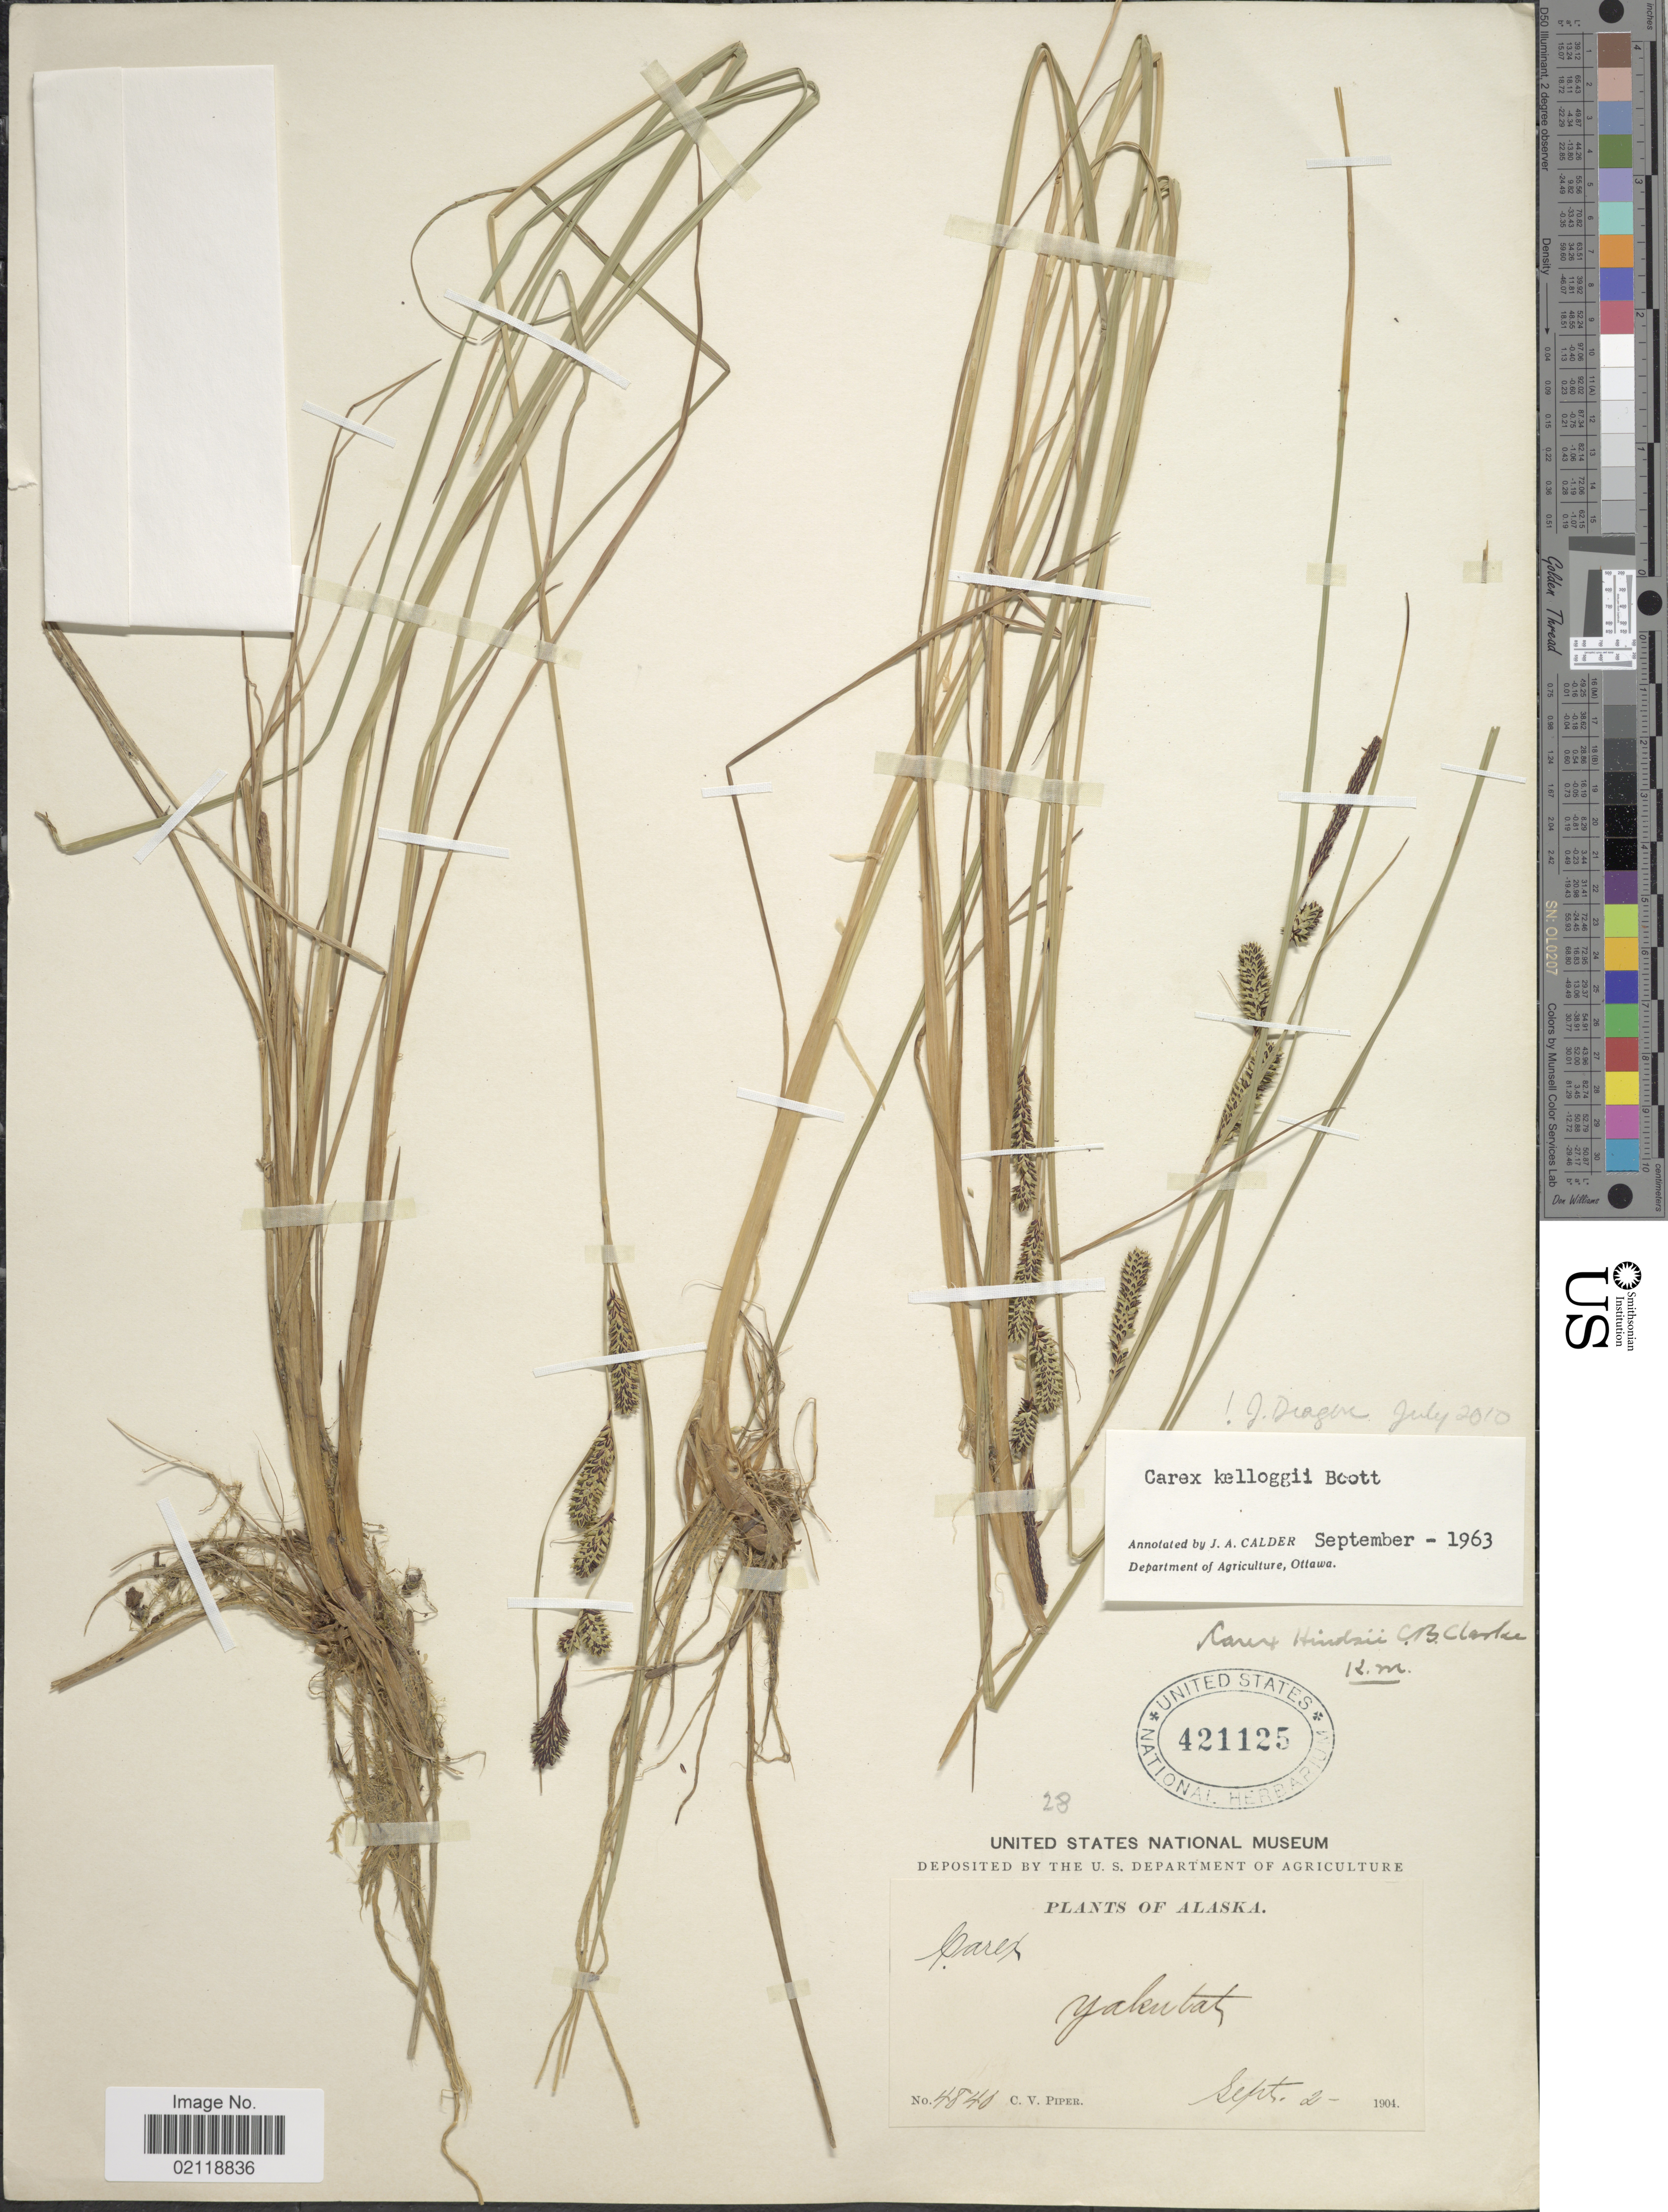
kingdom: Plantae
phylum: Tracheophyta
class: Liliopsida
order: Poales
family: Cyperaceae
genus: Carex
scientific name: Carex kelloggii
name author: W. Boott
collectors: C. V. Piper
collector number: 4840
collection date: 1904-09-02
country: United States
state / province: Alaska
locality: Yakutat.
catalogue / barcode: US 421125